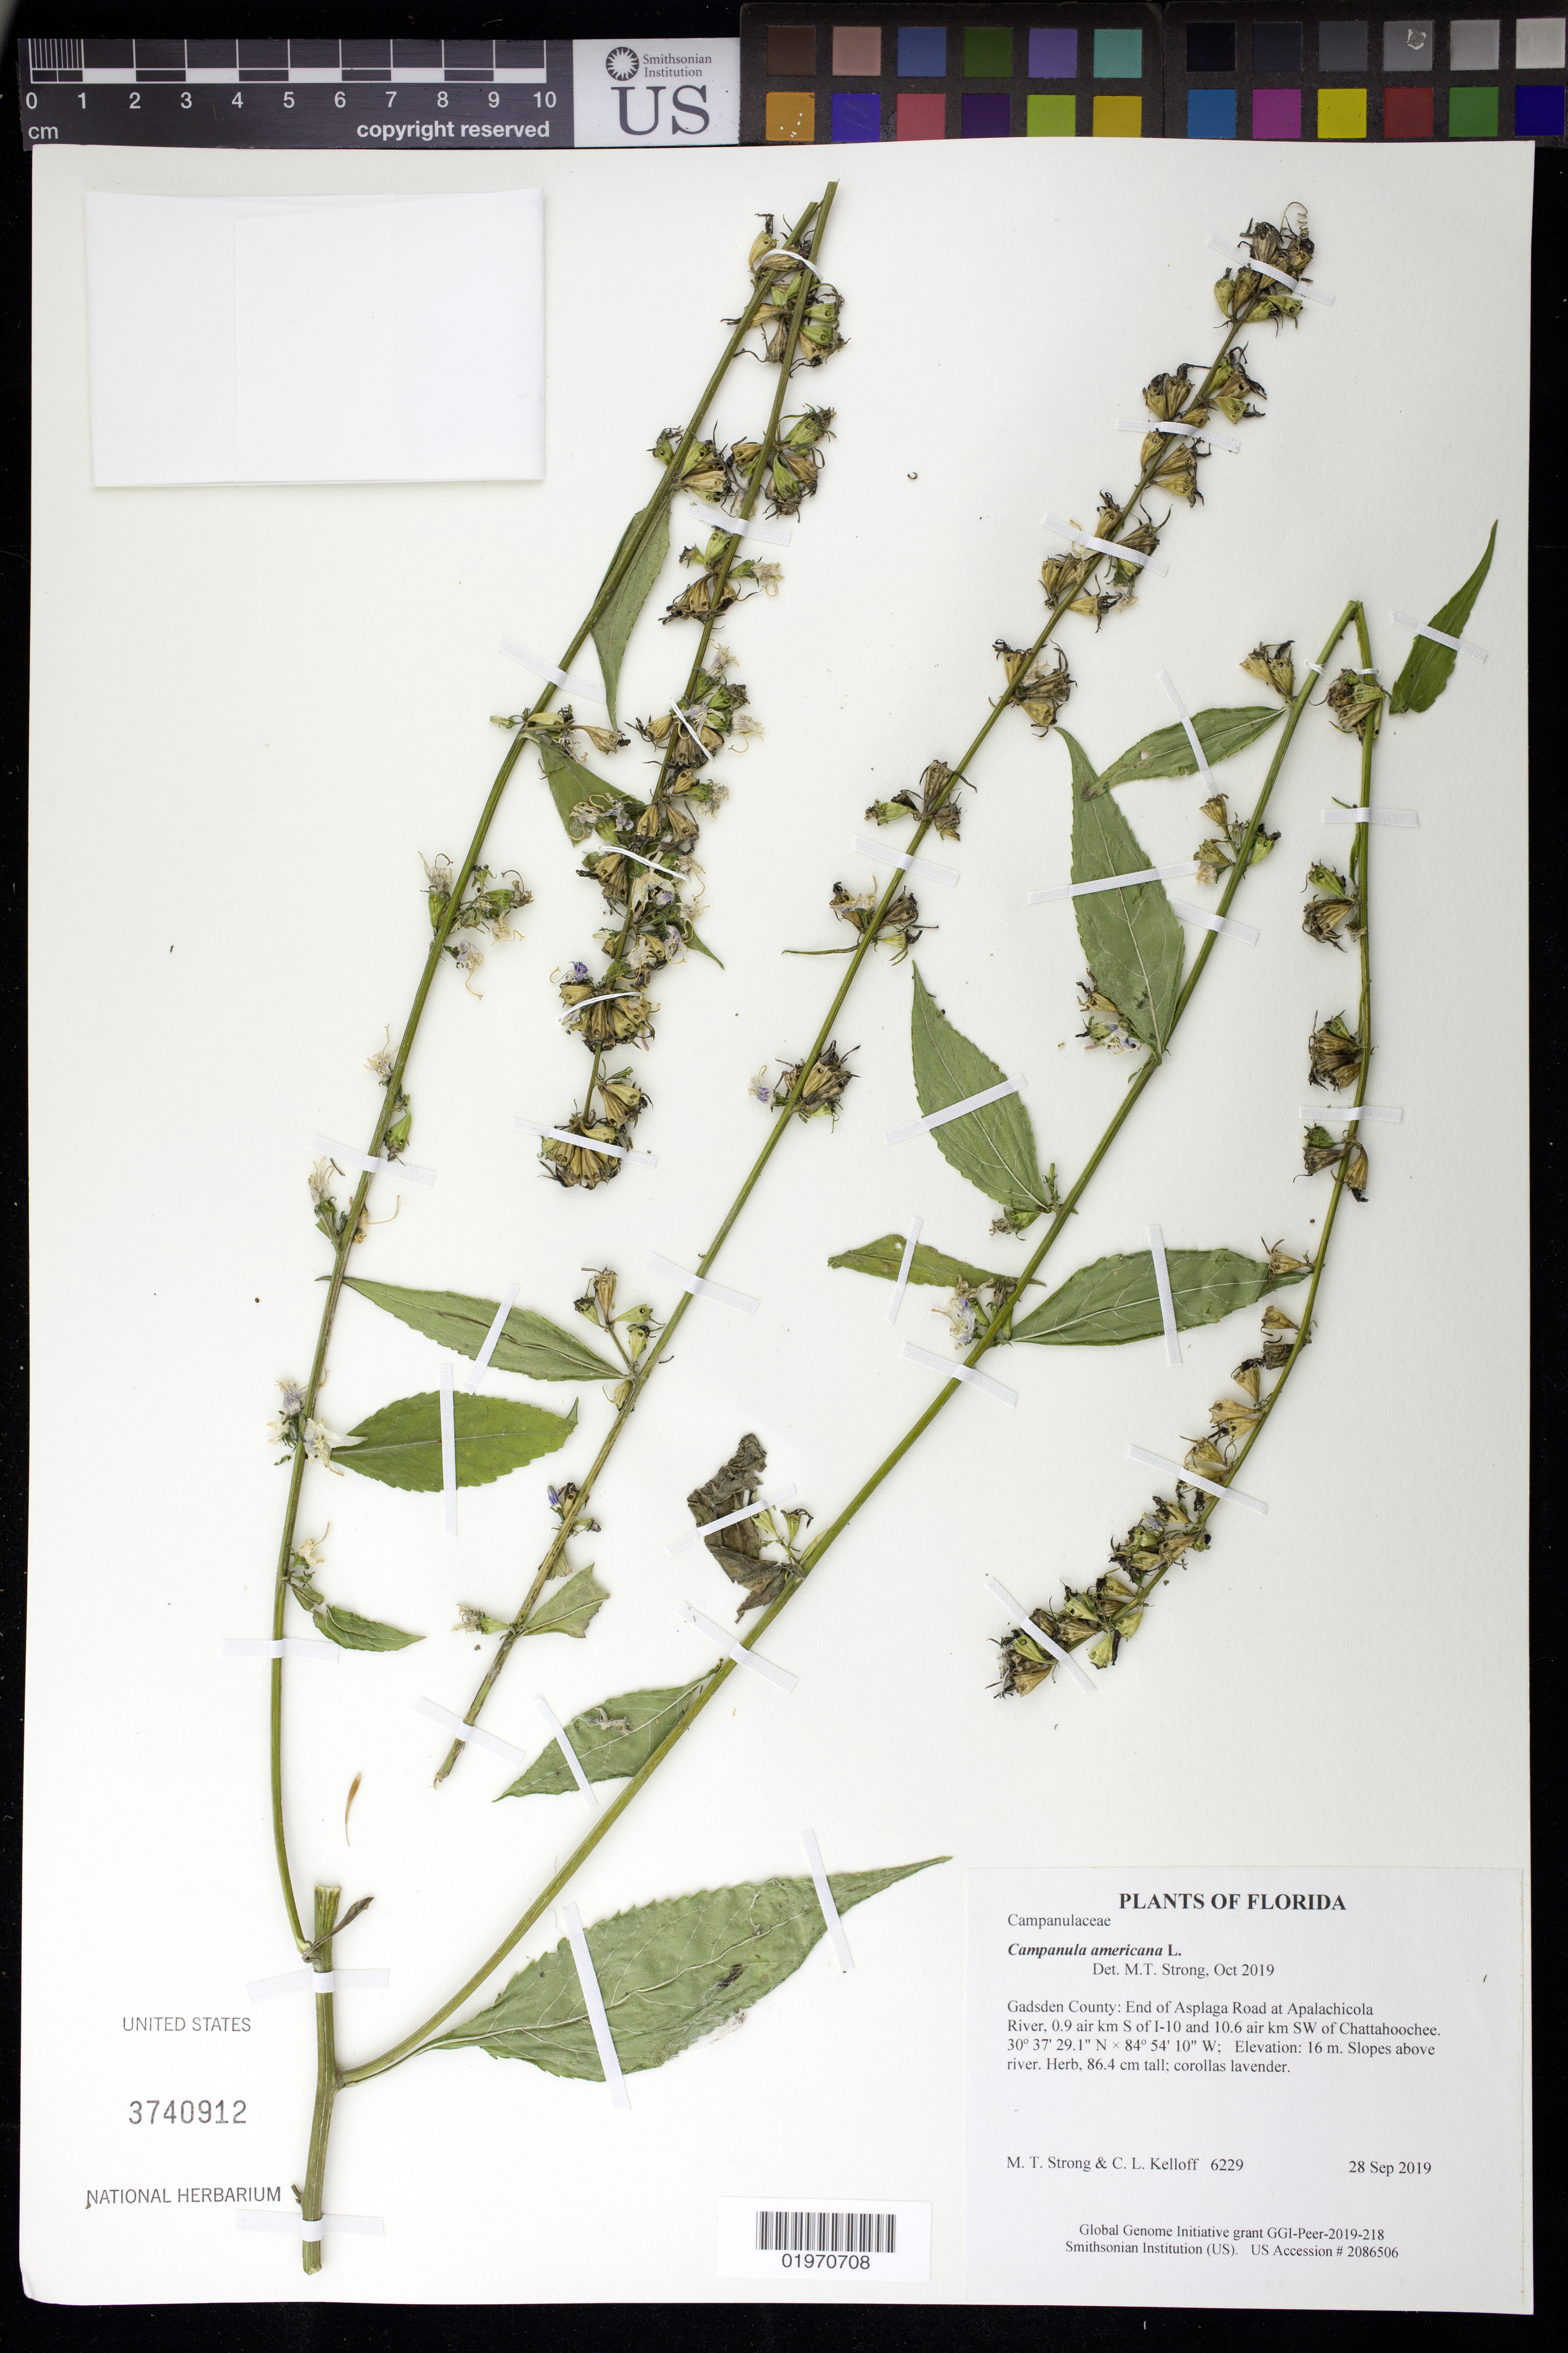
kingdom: Plantae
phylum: Tracheophyta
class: Magnoliopsida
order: Asterales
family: Campanulaceae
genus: Campanula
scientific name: Campanula americana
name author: L.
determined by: Strong, Mark T., (BOT), Smithsonian Institution - National Museum of Natural History (UNITED STATES)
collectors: M. T. Strong & C. L. Kelloff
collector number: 6229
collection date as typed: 28 Sep 2019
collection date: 2019-09-28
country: United States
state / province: Florida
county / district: Gadsden County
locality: End of Asplaga Road at Apalachicola River, 0.9 air km S of I-10 and 10.6 air km SW of Chattahoochee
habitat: Slopes above river.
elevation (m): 16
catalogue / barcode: US 3740912